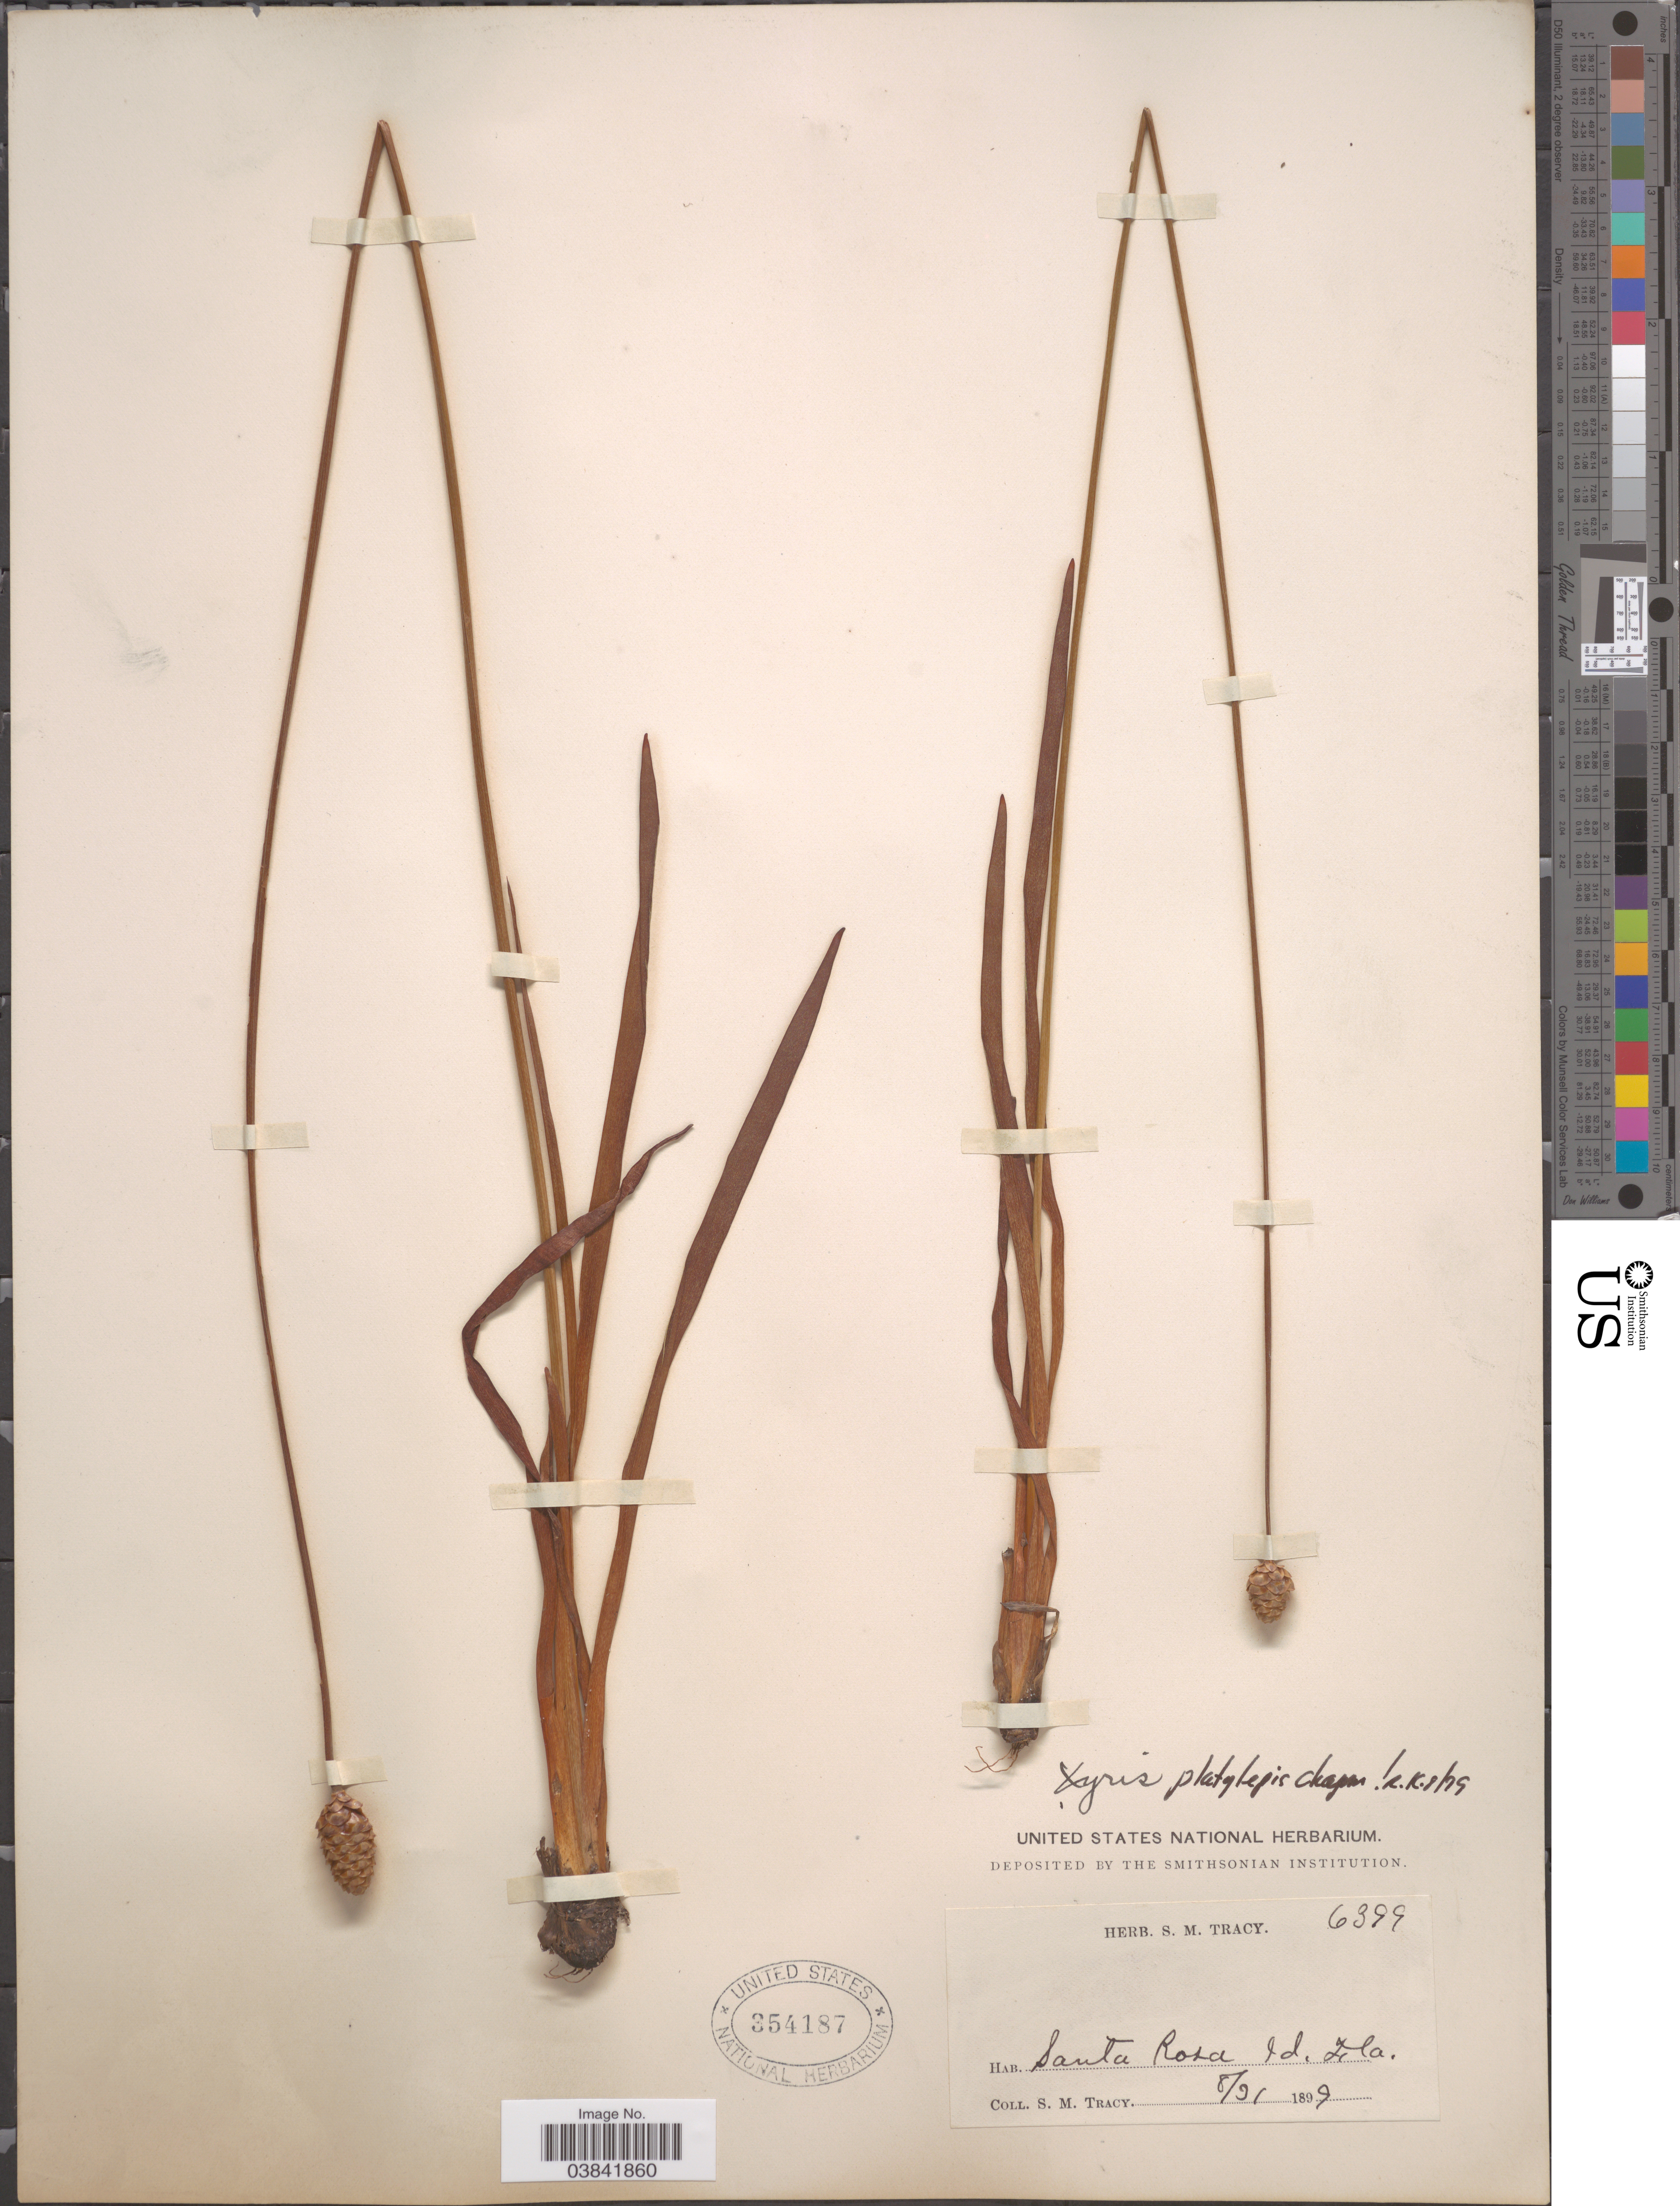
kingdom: Plantae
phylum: Tracheophyta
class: Liliopsida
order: Poales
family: Xyridaceae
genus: Xyris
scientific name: Xyris platylepis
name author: Chapm.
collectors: S. M. Tracy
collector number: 6399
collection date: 1899-08-31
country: United States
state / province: Florida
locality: Santa Rosa Id.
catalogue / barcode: US 354187